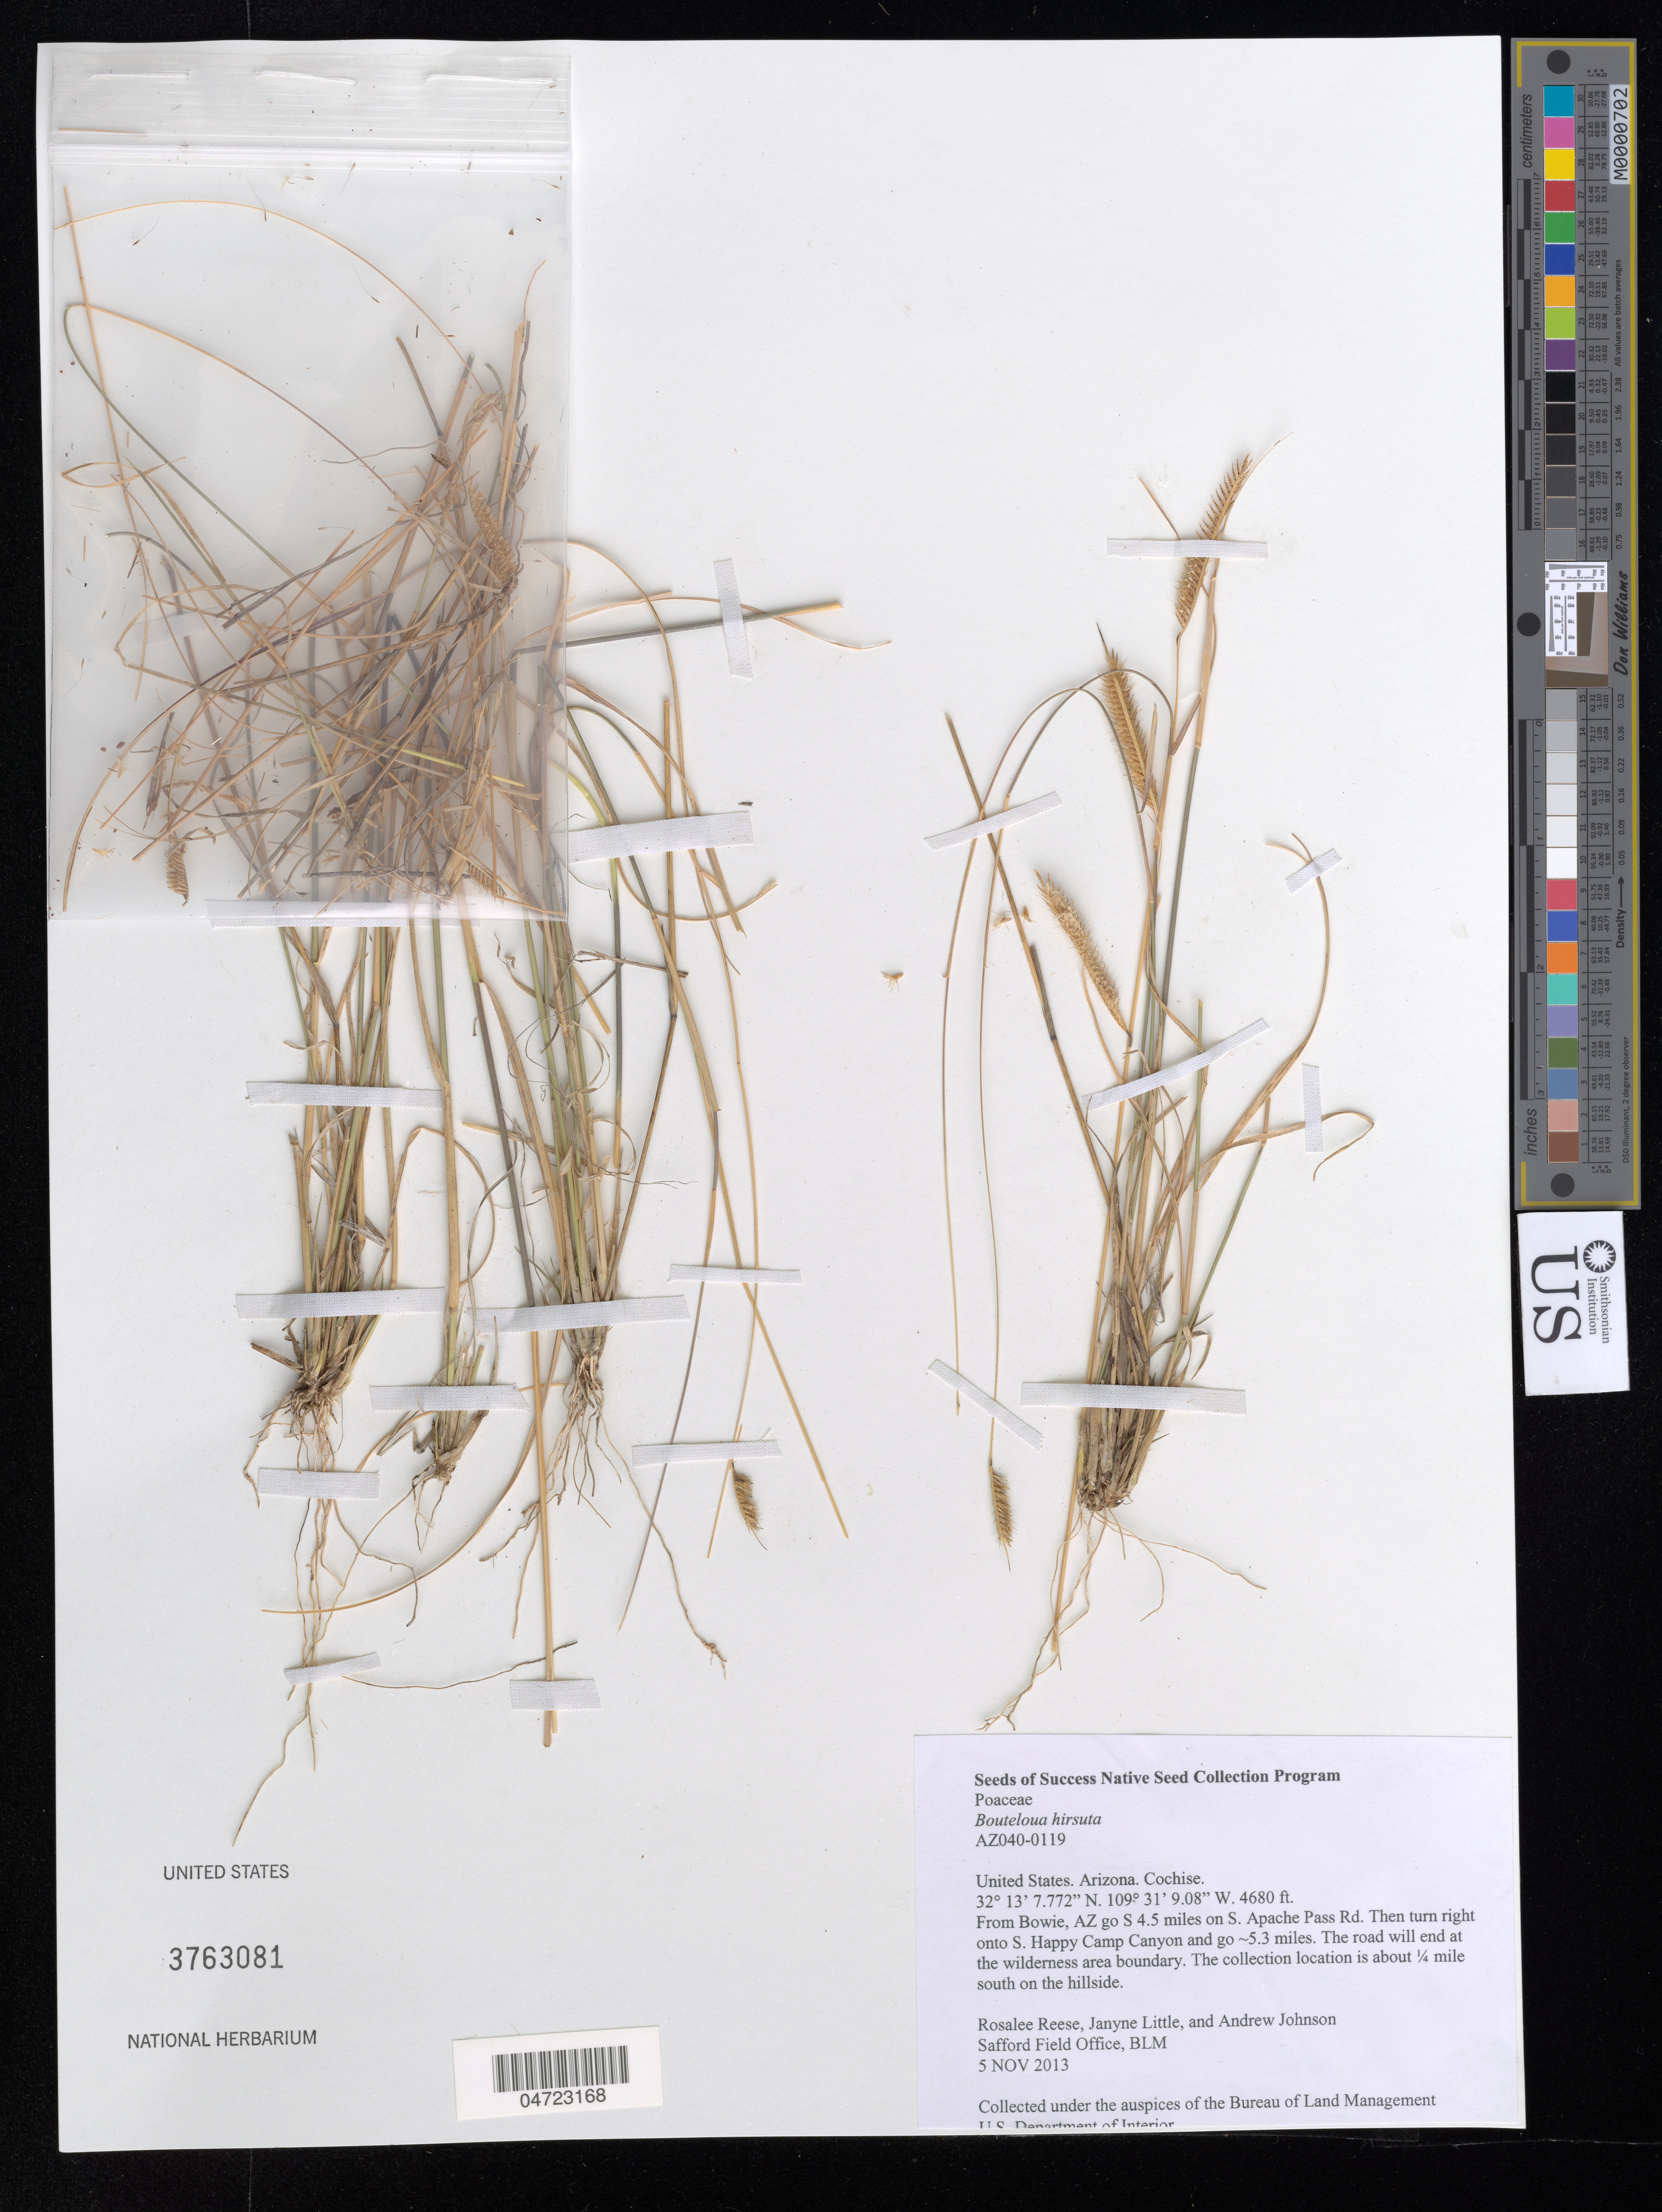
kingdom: Plantae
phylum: Tracheophyta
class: Liliopsida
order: Poales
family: Poaceae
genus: Bouteloua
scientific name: Bouteloua hirsuta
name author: Lag.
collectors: R. Reese, J. Little & A. Johnson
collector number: AZ040-0119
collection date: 2013-11-05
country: United States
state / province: Arizona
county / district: Cochise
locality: Cochise. From Bowie, AZ go S 4.5 miles on S. Apache Pass Rd. Then turn right onto S. Happy Camp Canyon and go ~5.3 miles. The road will end at the wilderness area boundary. The collection location is about ¼ mile south on the hillside.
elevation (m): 1426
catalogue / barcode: US 3763081